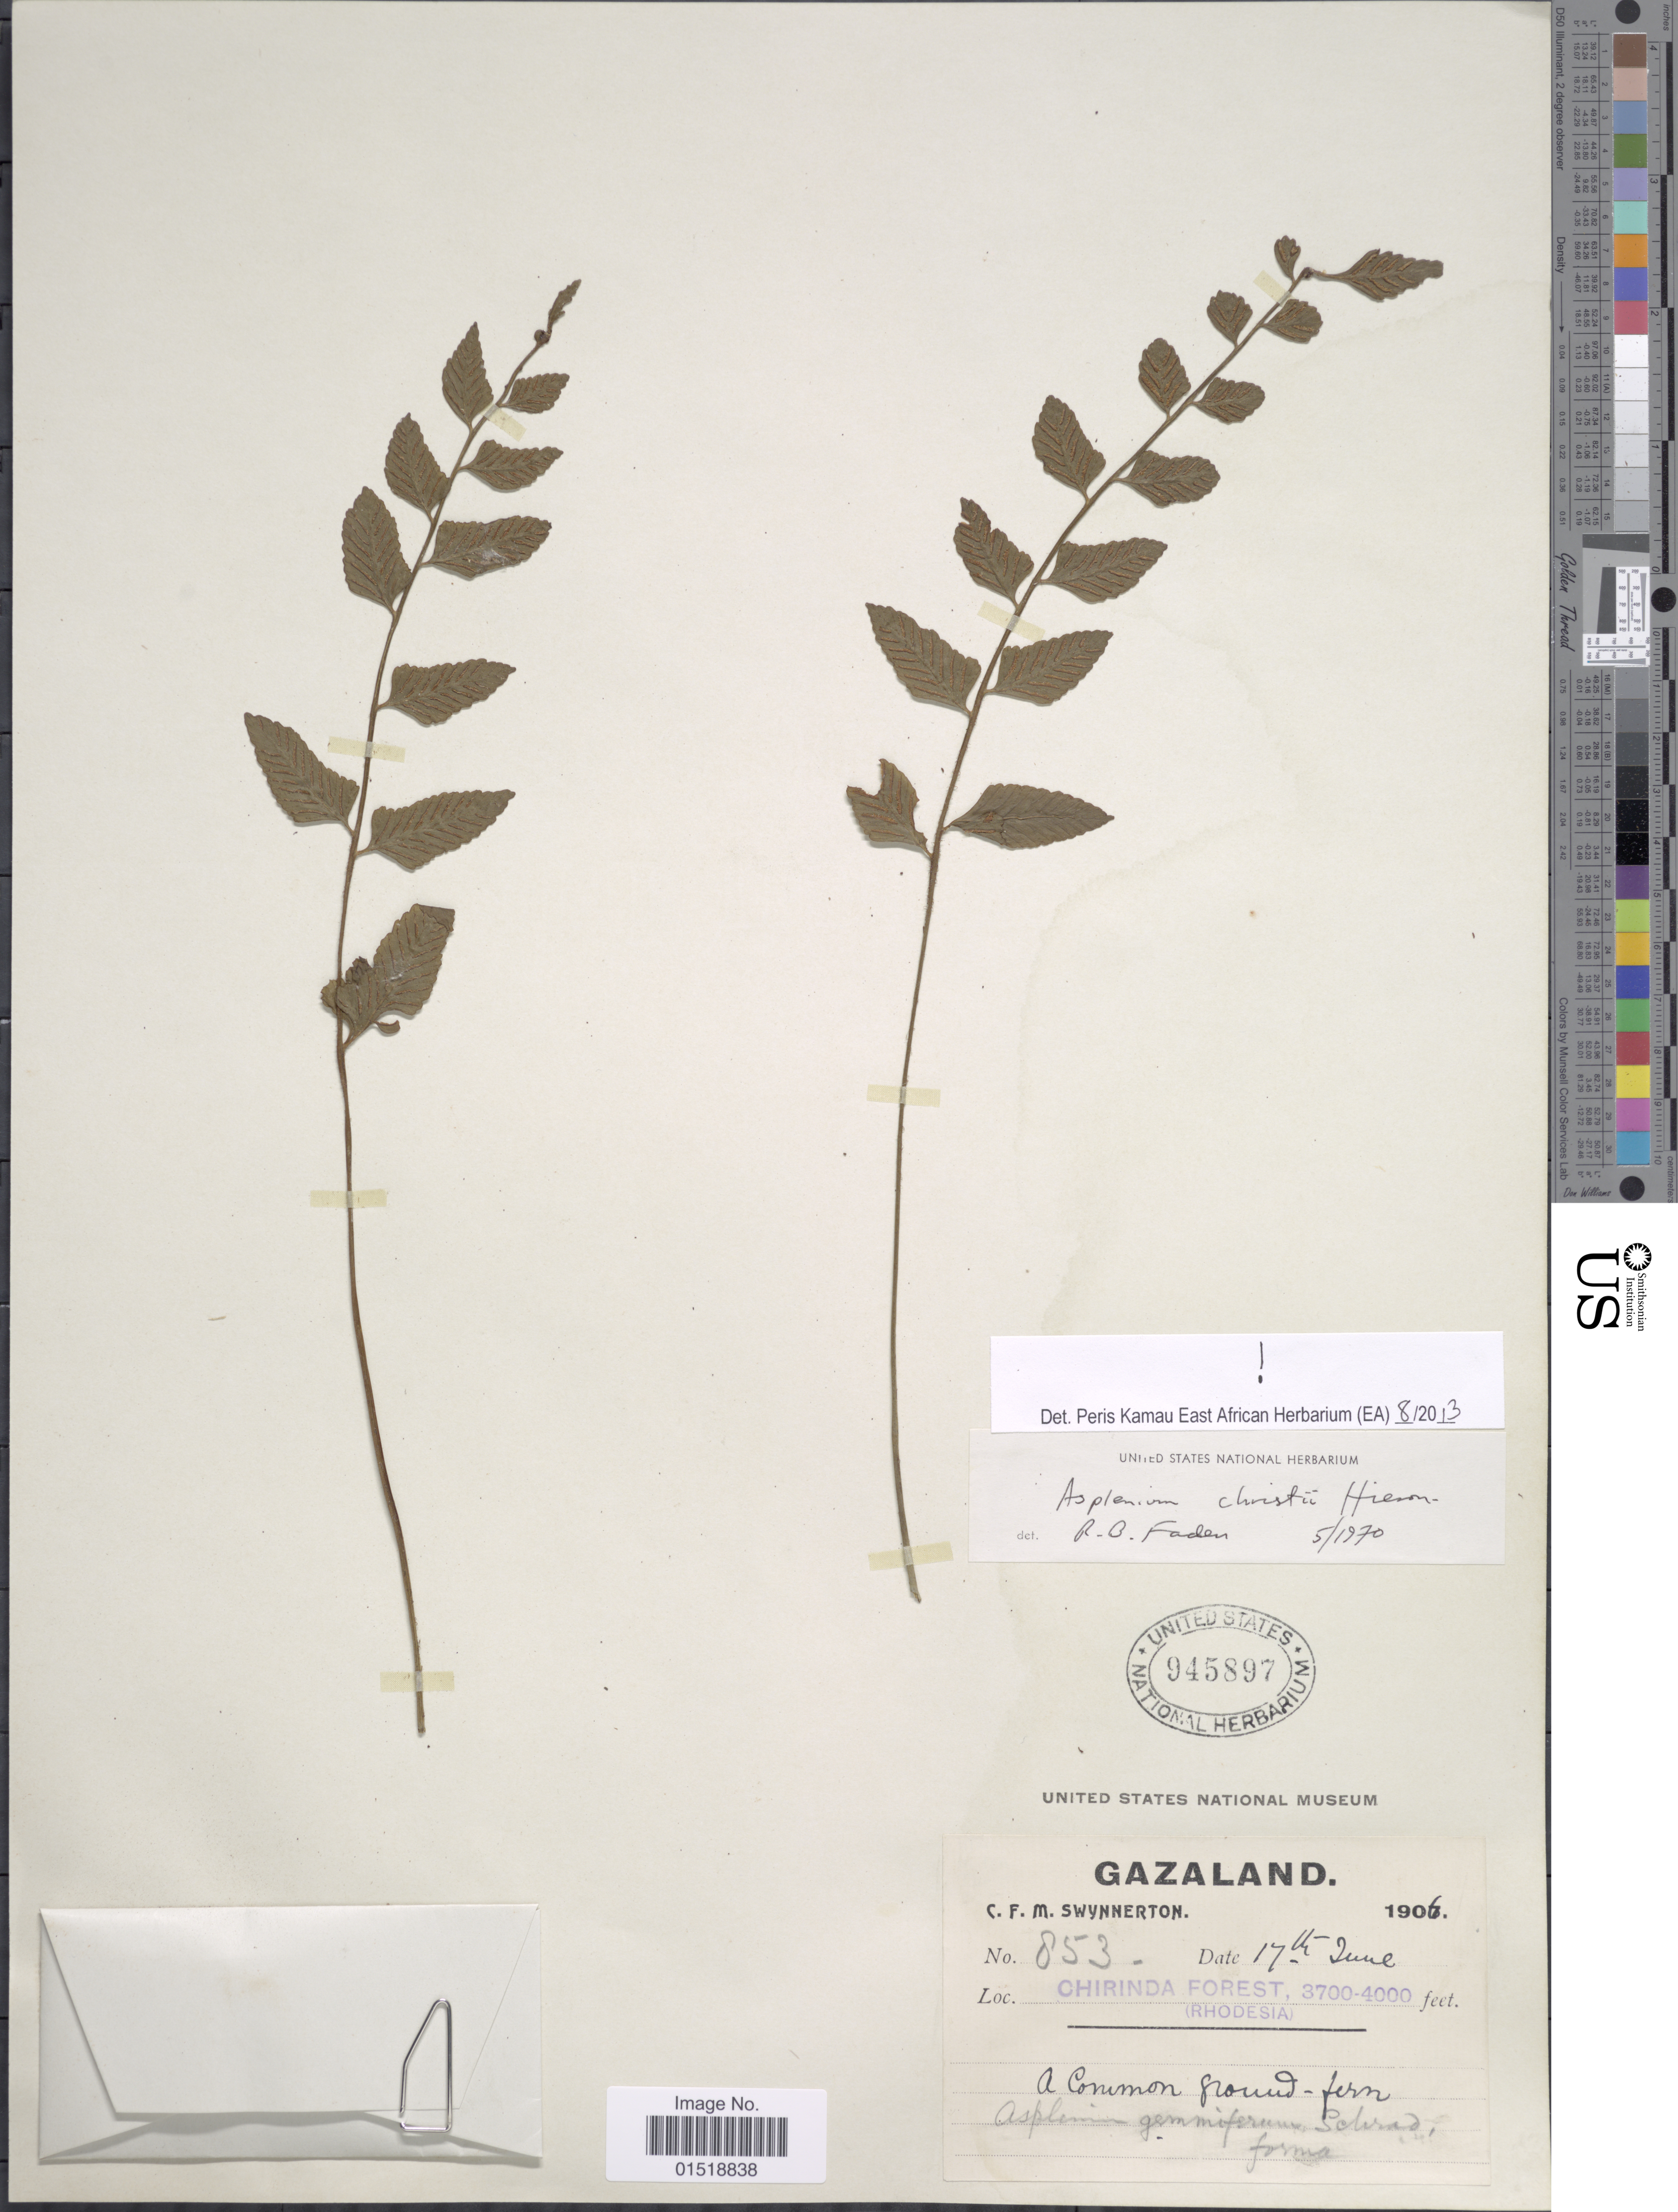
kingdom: Plantae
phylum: Tracheophyta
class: Polypodiopsida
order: Polypodiales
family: Aspleniaceae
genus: Asplenium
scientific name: Asplenium christii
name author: Hieron.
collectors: C. Swynnerton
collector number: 853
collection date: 1906-06-17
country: Zimbabwe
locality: Chirinda Forest.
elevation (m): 1128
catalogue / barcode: US 945897